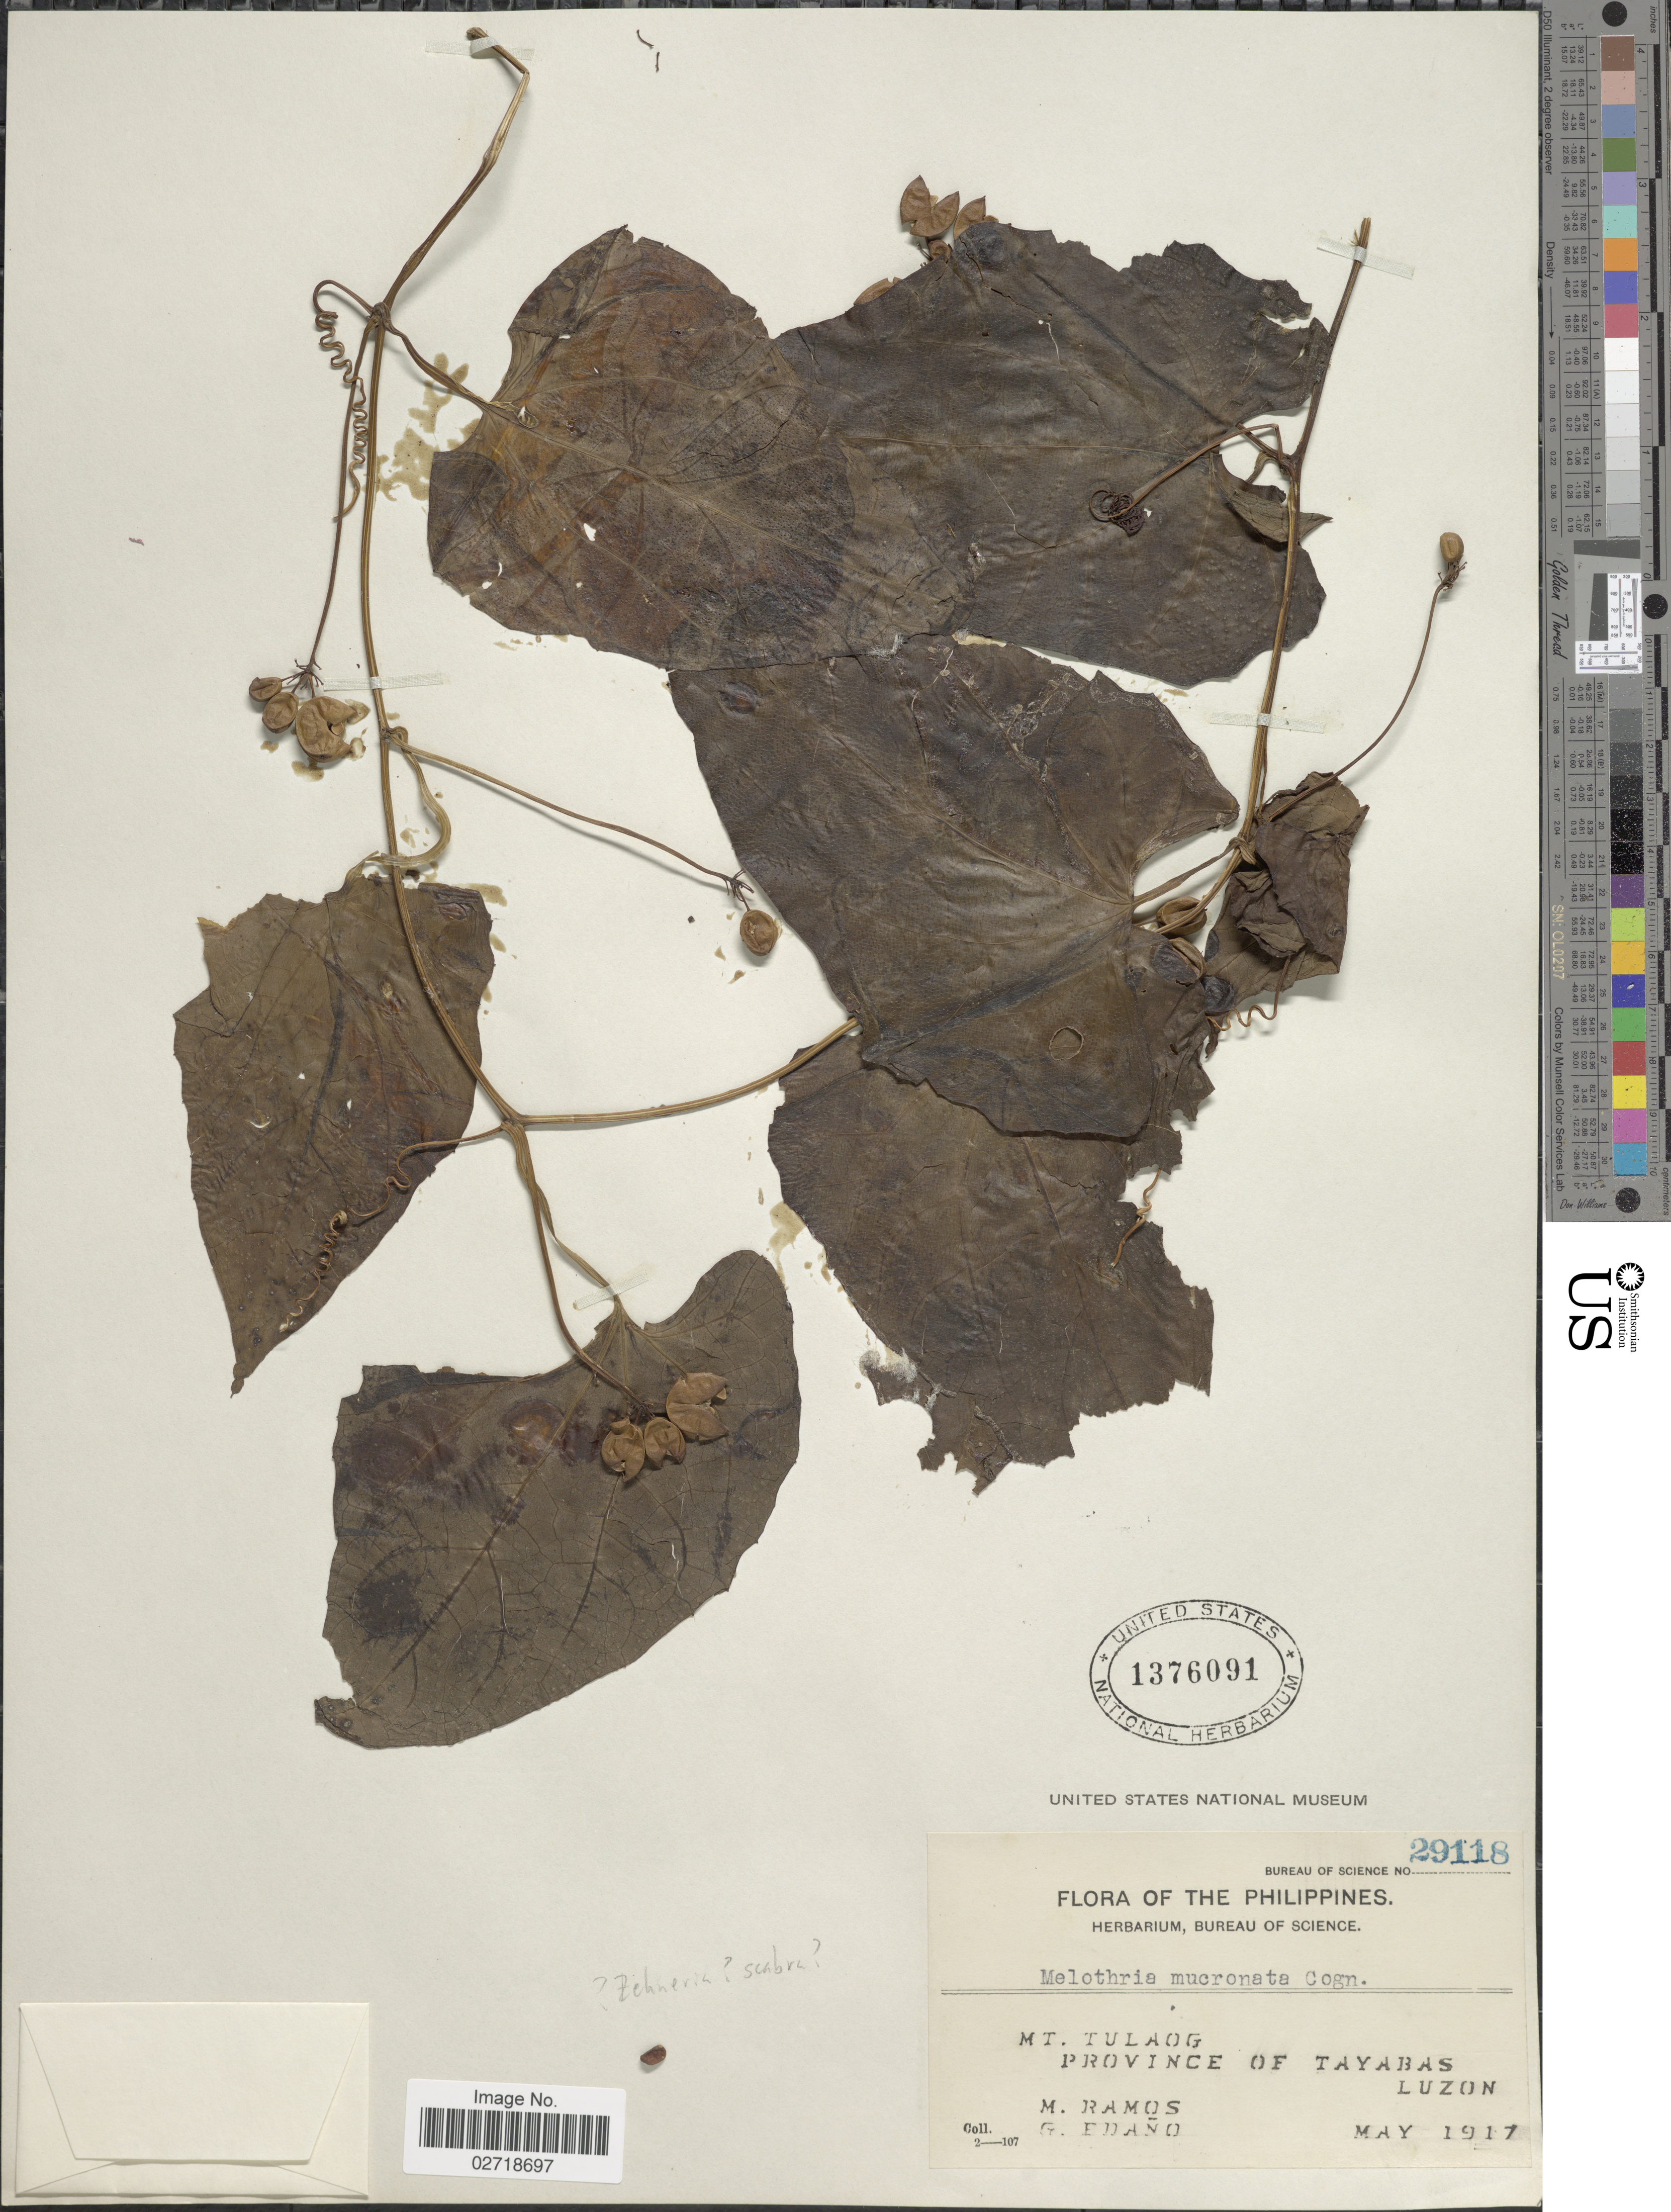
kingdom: Plantae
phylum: Tracheophyta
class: Magnoliopsida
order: Cucurbitales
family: Cucurbitaceae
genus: Zehneria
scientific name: Zehneria repanda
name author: (Blume) C.M.Simmons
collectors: M. Ramos & G. Edaño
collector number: Bureau of Science 29118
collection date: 1917-05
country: Philippines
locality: Mt. Tulaog. Province of Tayabas, Luzon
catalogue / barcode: US 1376091